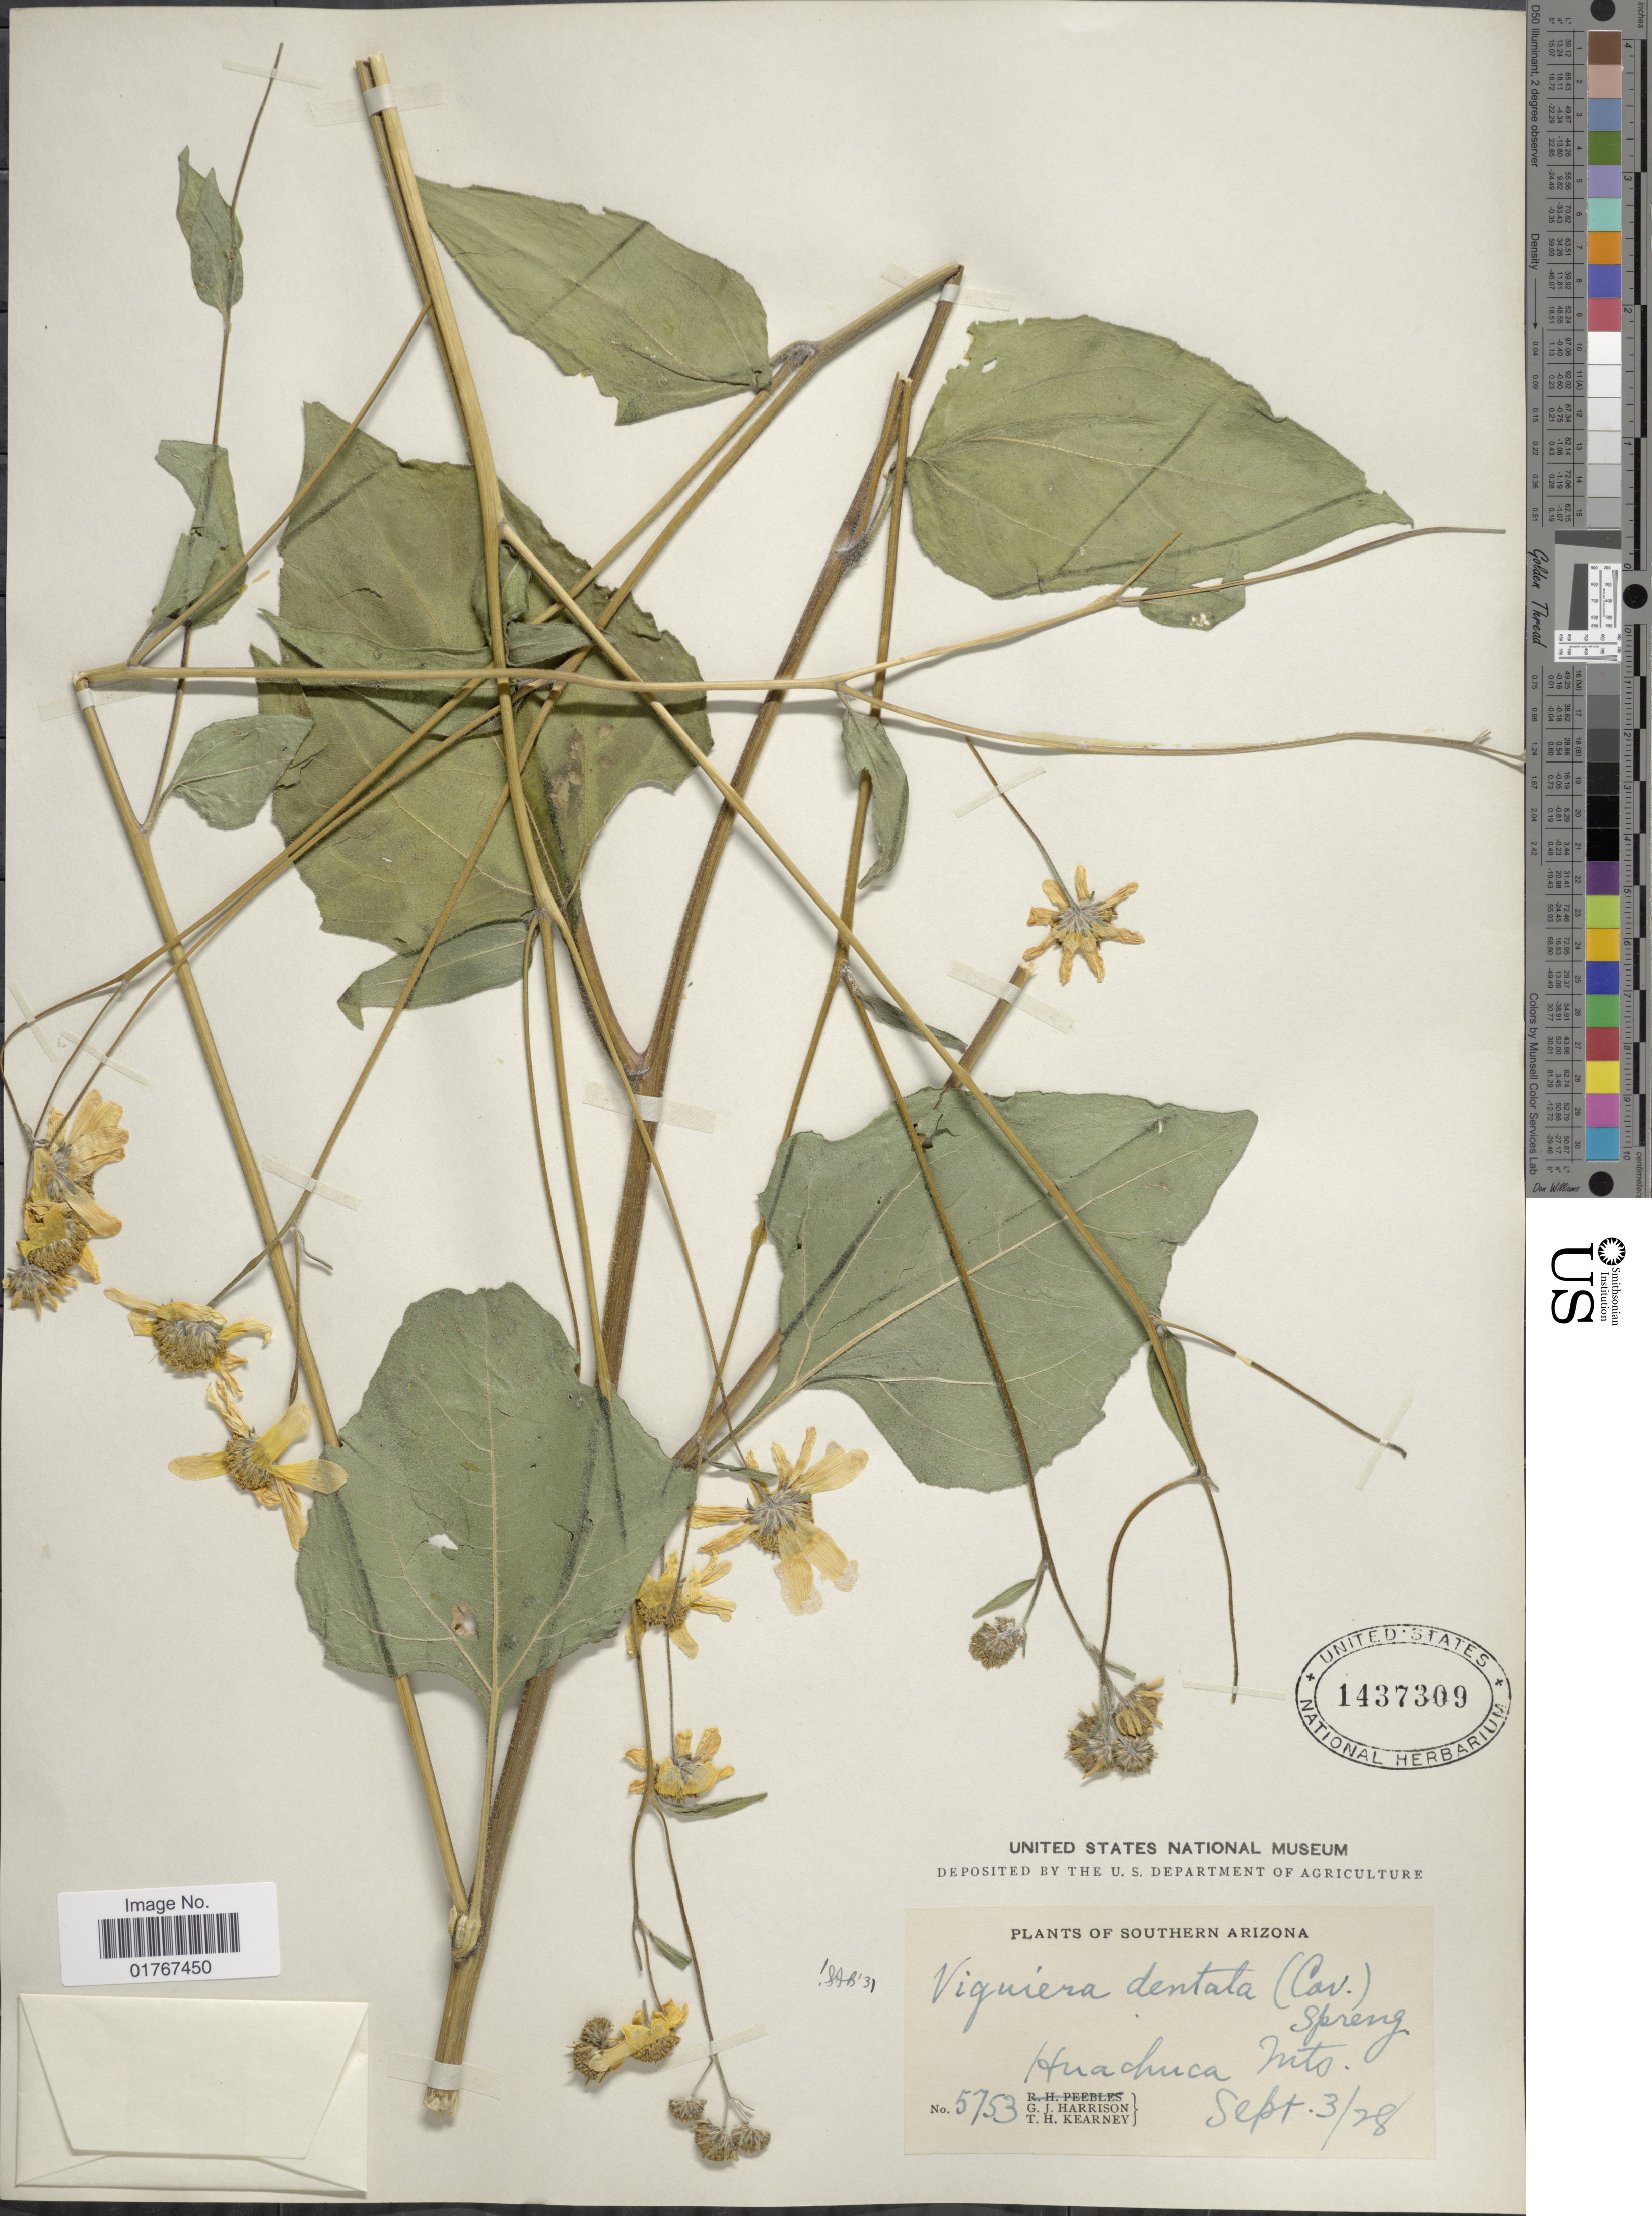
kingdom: Plantae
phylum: Tracheophyta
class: Magnoliopsida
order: Asterales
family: Asteraceae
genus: Viguiera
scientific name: Viguiera dentata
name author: (Cav.) Spreng.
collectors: G. J. Harrison & T. H. Kearney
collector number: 5753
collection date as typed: Transcribed d/m/y: 3/9/28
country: United States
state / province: Arizona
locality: Southern Arizona, Huachuca Mts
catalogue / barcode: US 1437309